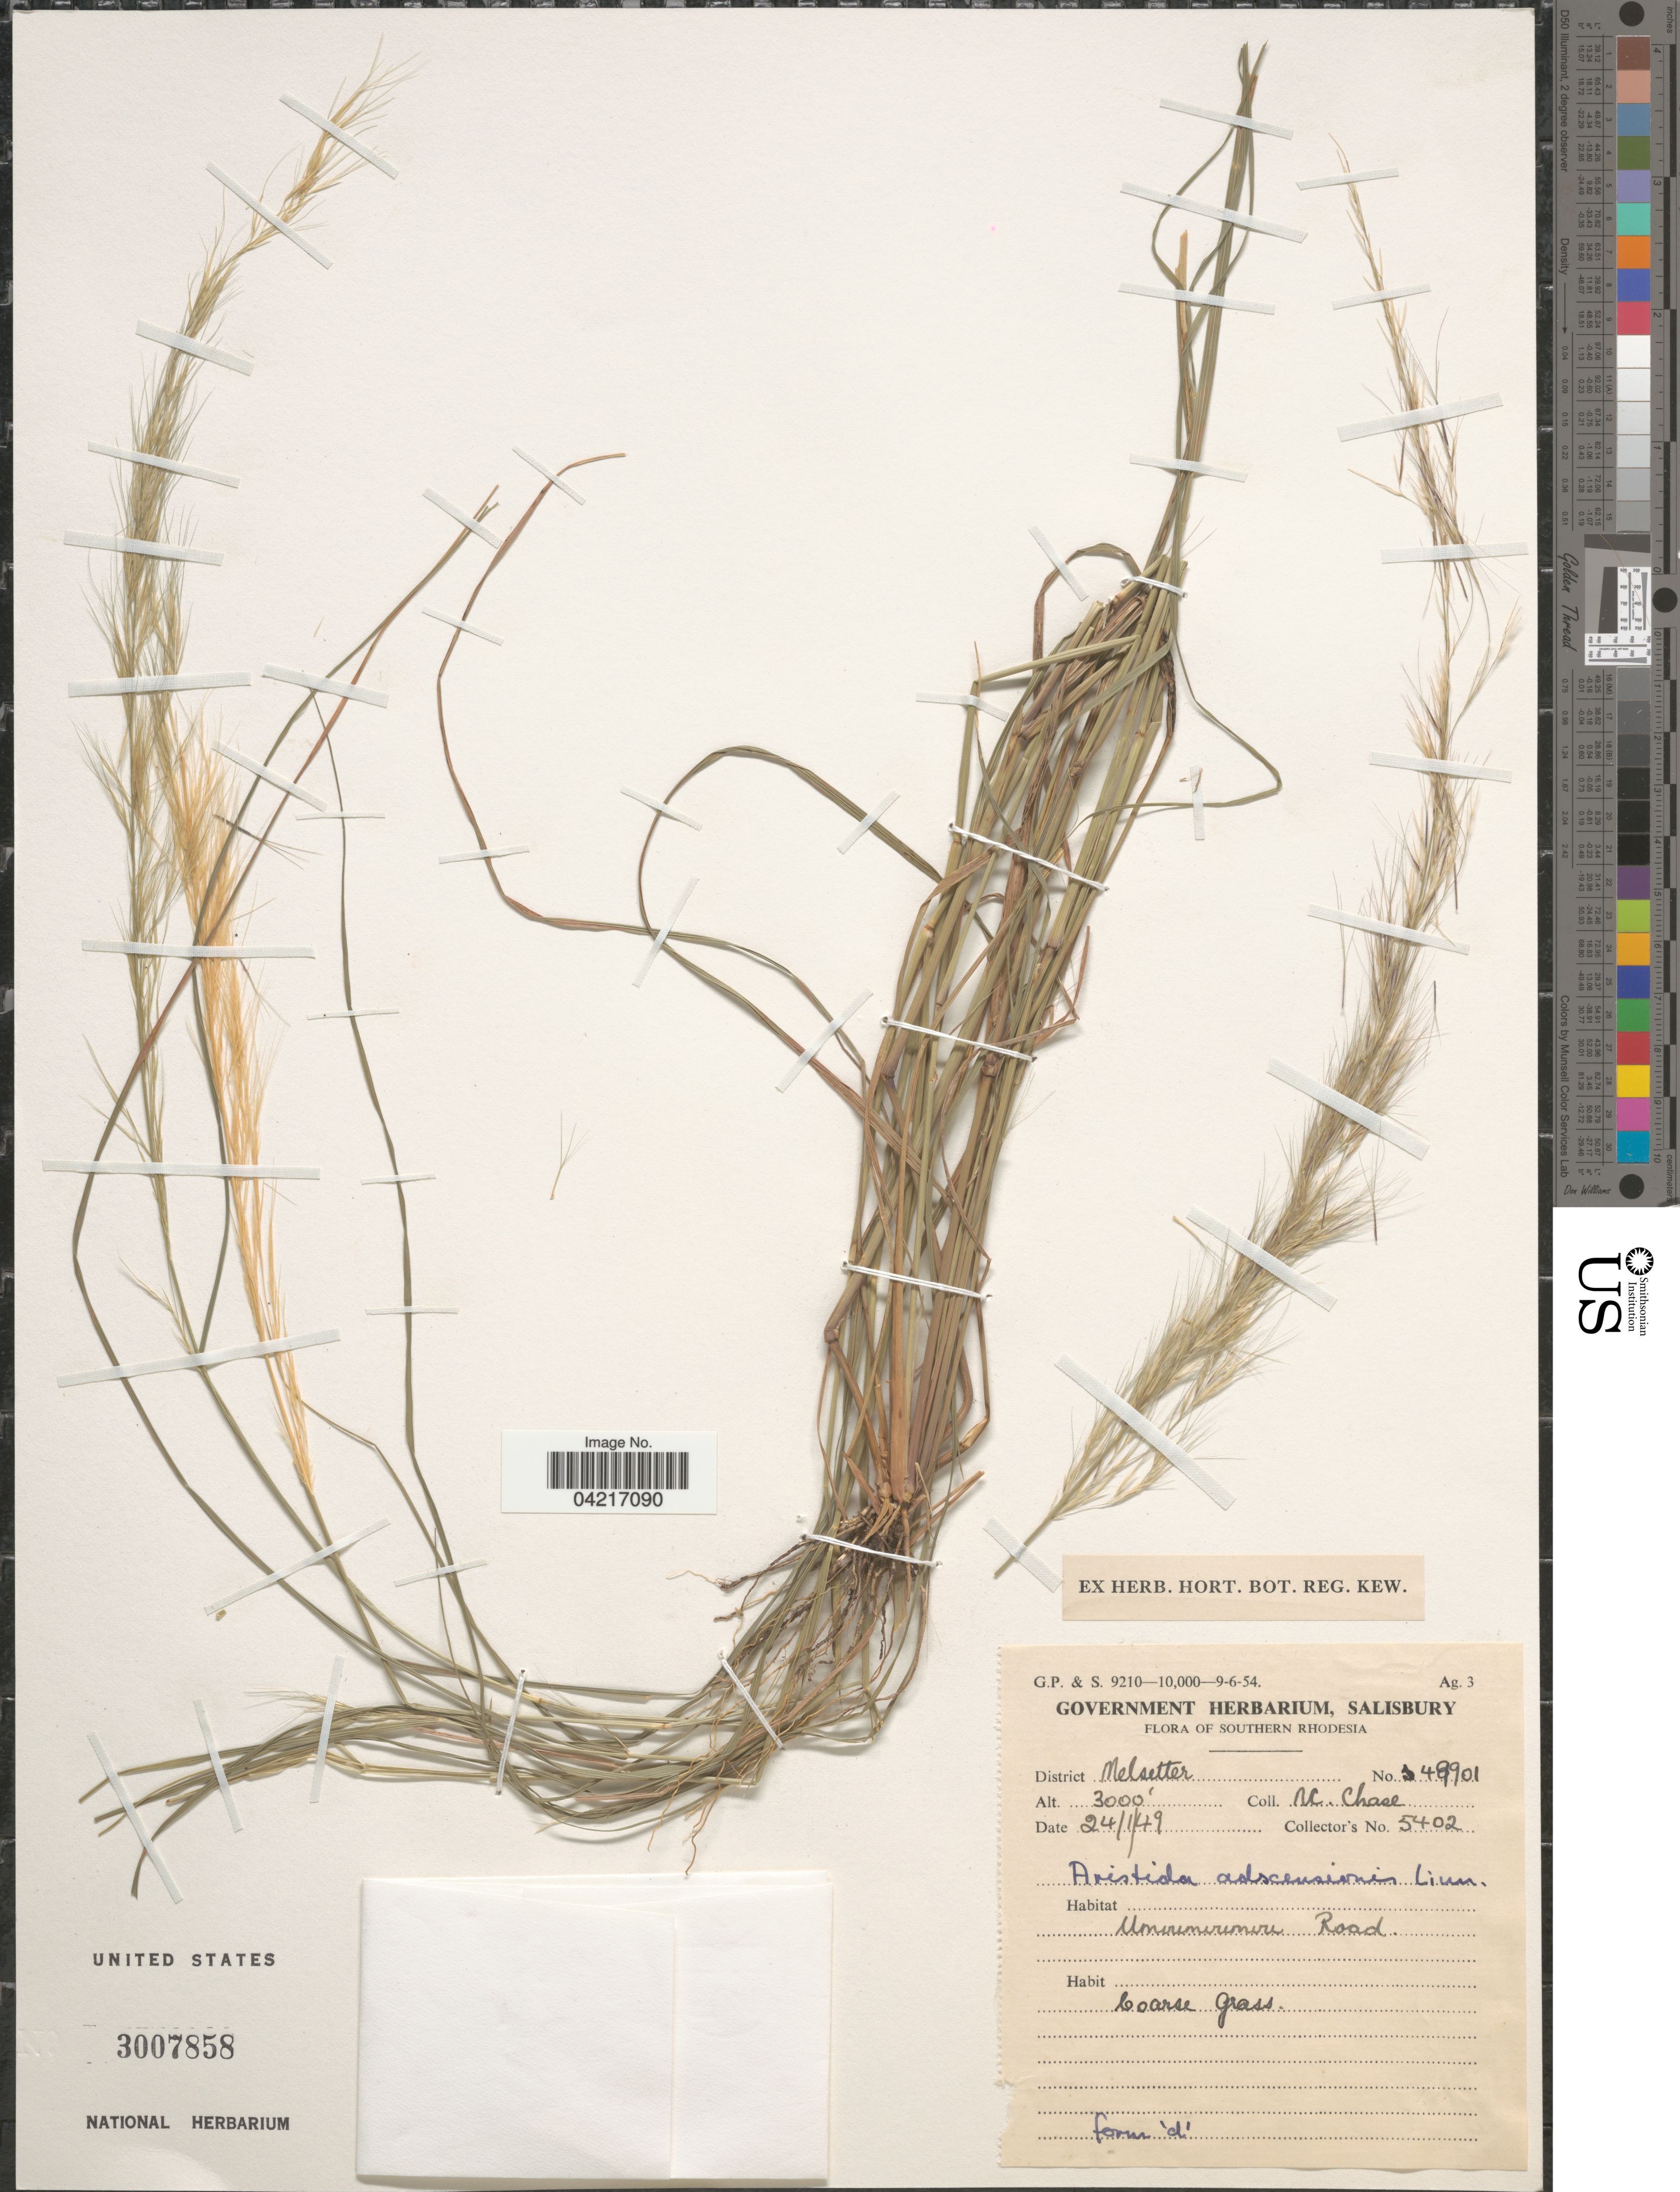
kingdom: Plantae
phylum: Tracheophyta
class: Liliopsida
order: Poales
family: Poaceae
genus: Aristida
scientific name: Aristida adscensionis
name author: L.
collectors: N. C. Chase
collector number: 5402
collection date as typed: Transcribed d/m/y: 24/1/49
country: Zimbabwe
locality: Southern Rhodesia. Melsetter. Unuremeremere [interpreted] Road.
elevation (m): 914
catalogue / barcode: US 3007858